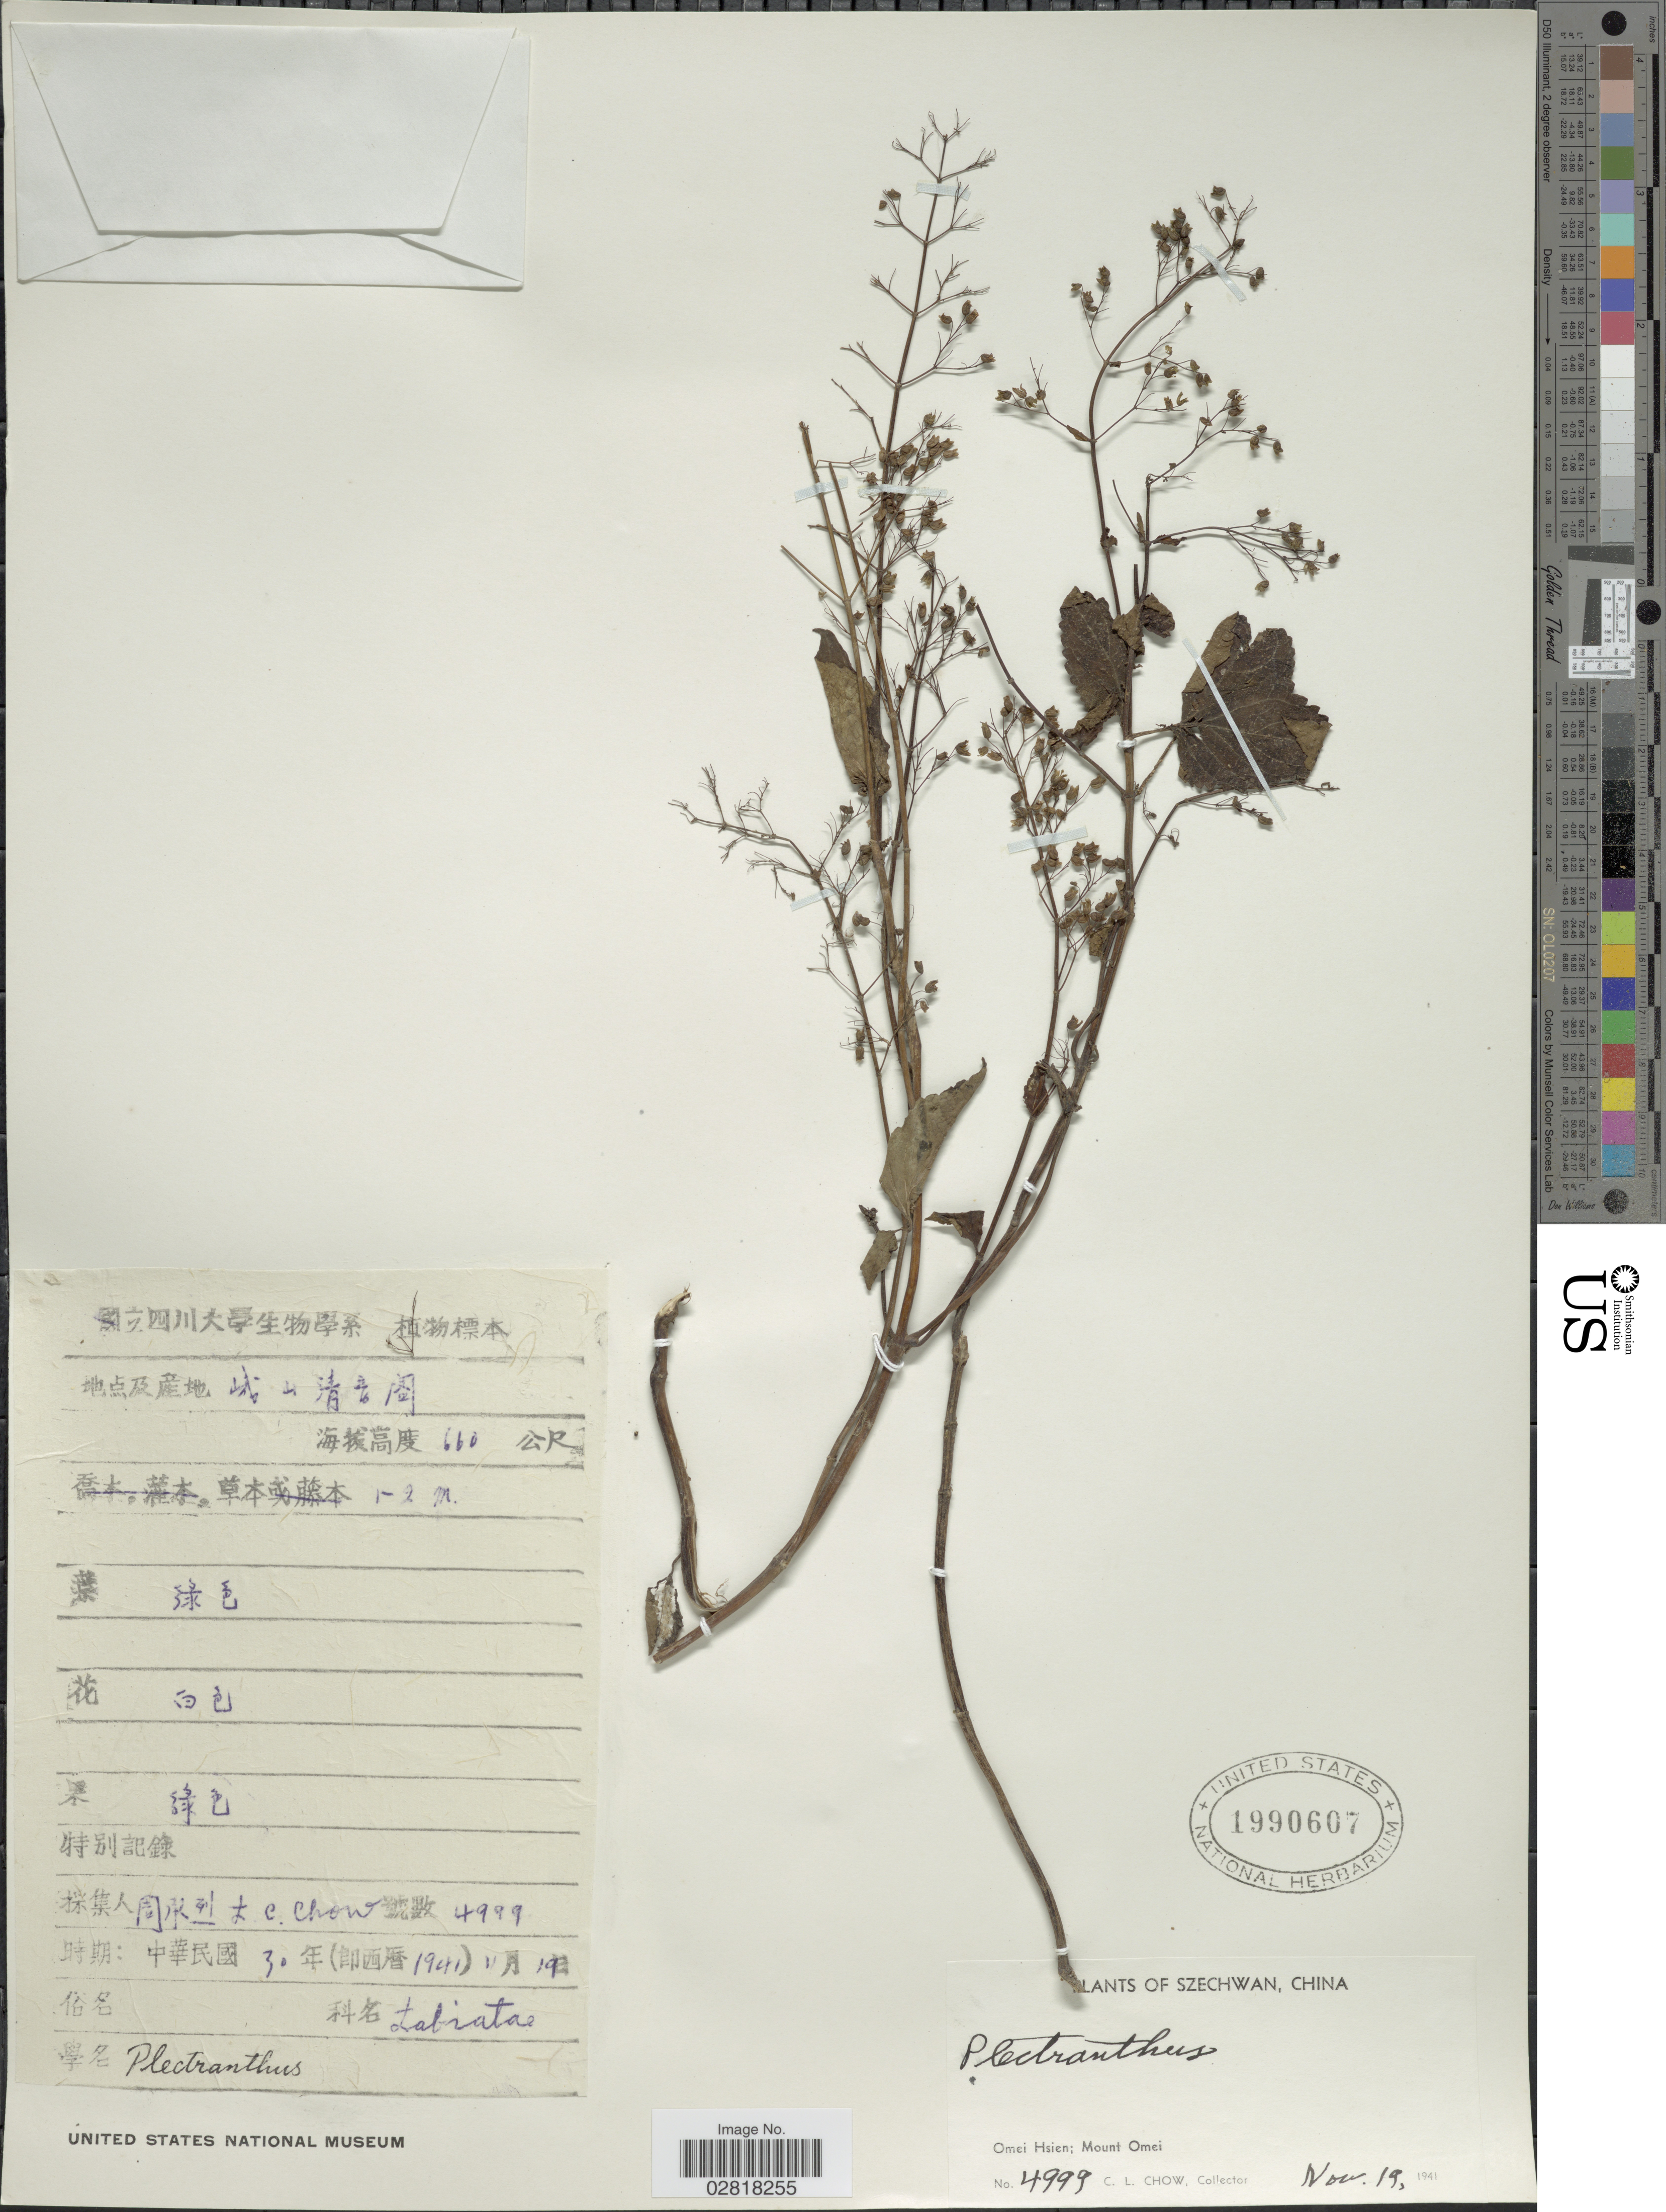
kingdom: Plantae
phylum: Tracheophyta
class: Magnoliopsida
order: Lamiales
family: Lamiaceae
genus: Plectranthus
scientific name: Plectranthus striatus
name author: Benth.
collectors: C. Chow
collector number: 4999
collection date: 1941-11-19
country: China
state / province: Sichuan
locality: Szechwan, Omei Hsien; Mount Omei.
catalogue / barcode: US 1990607